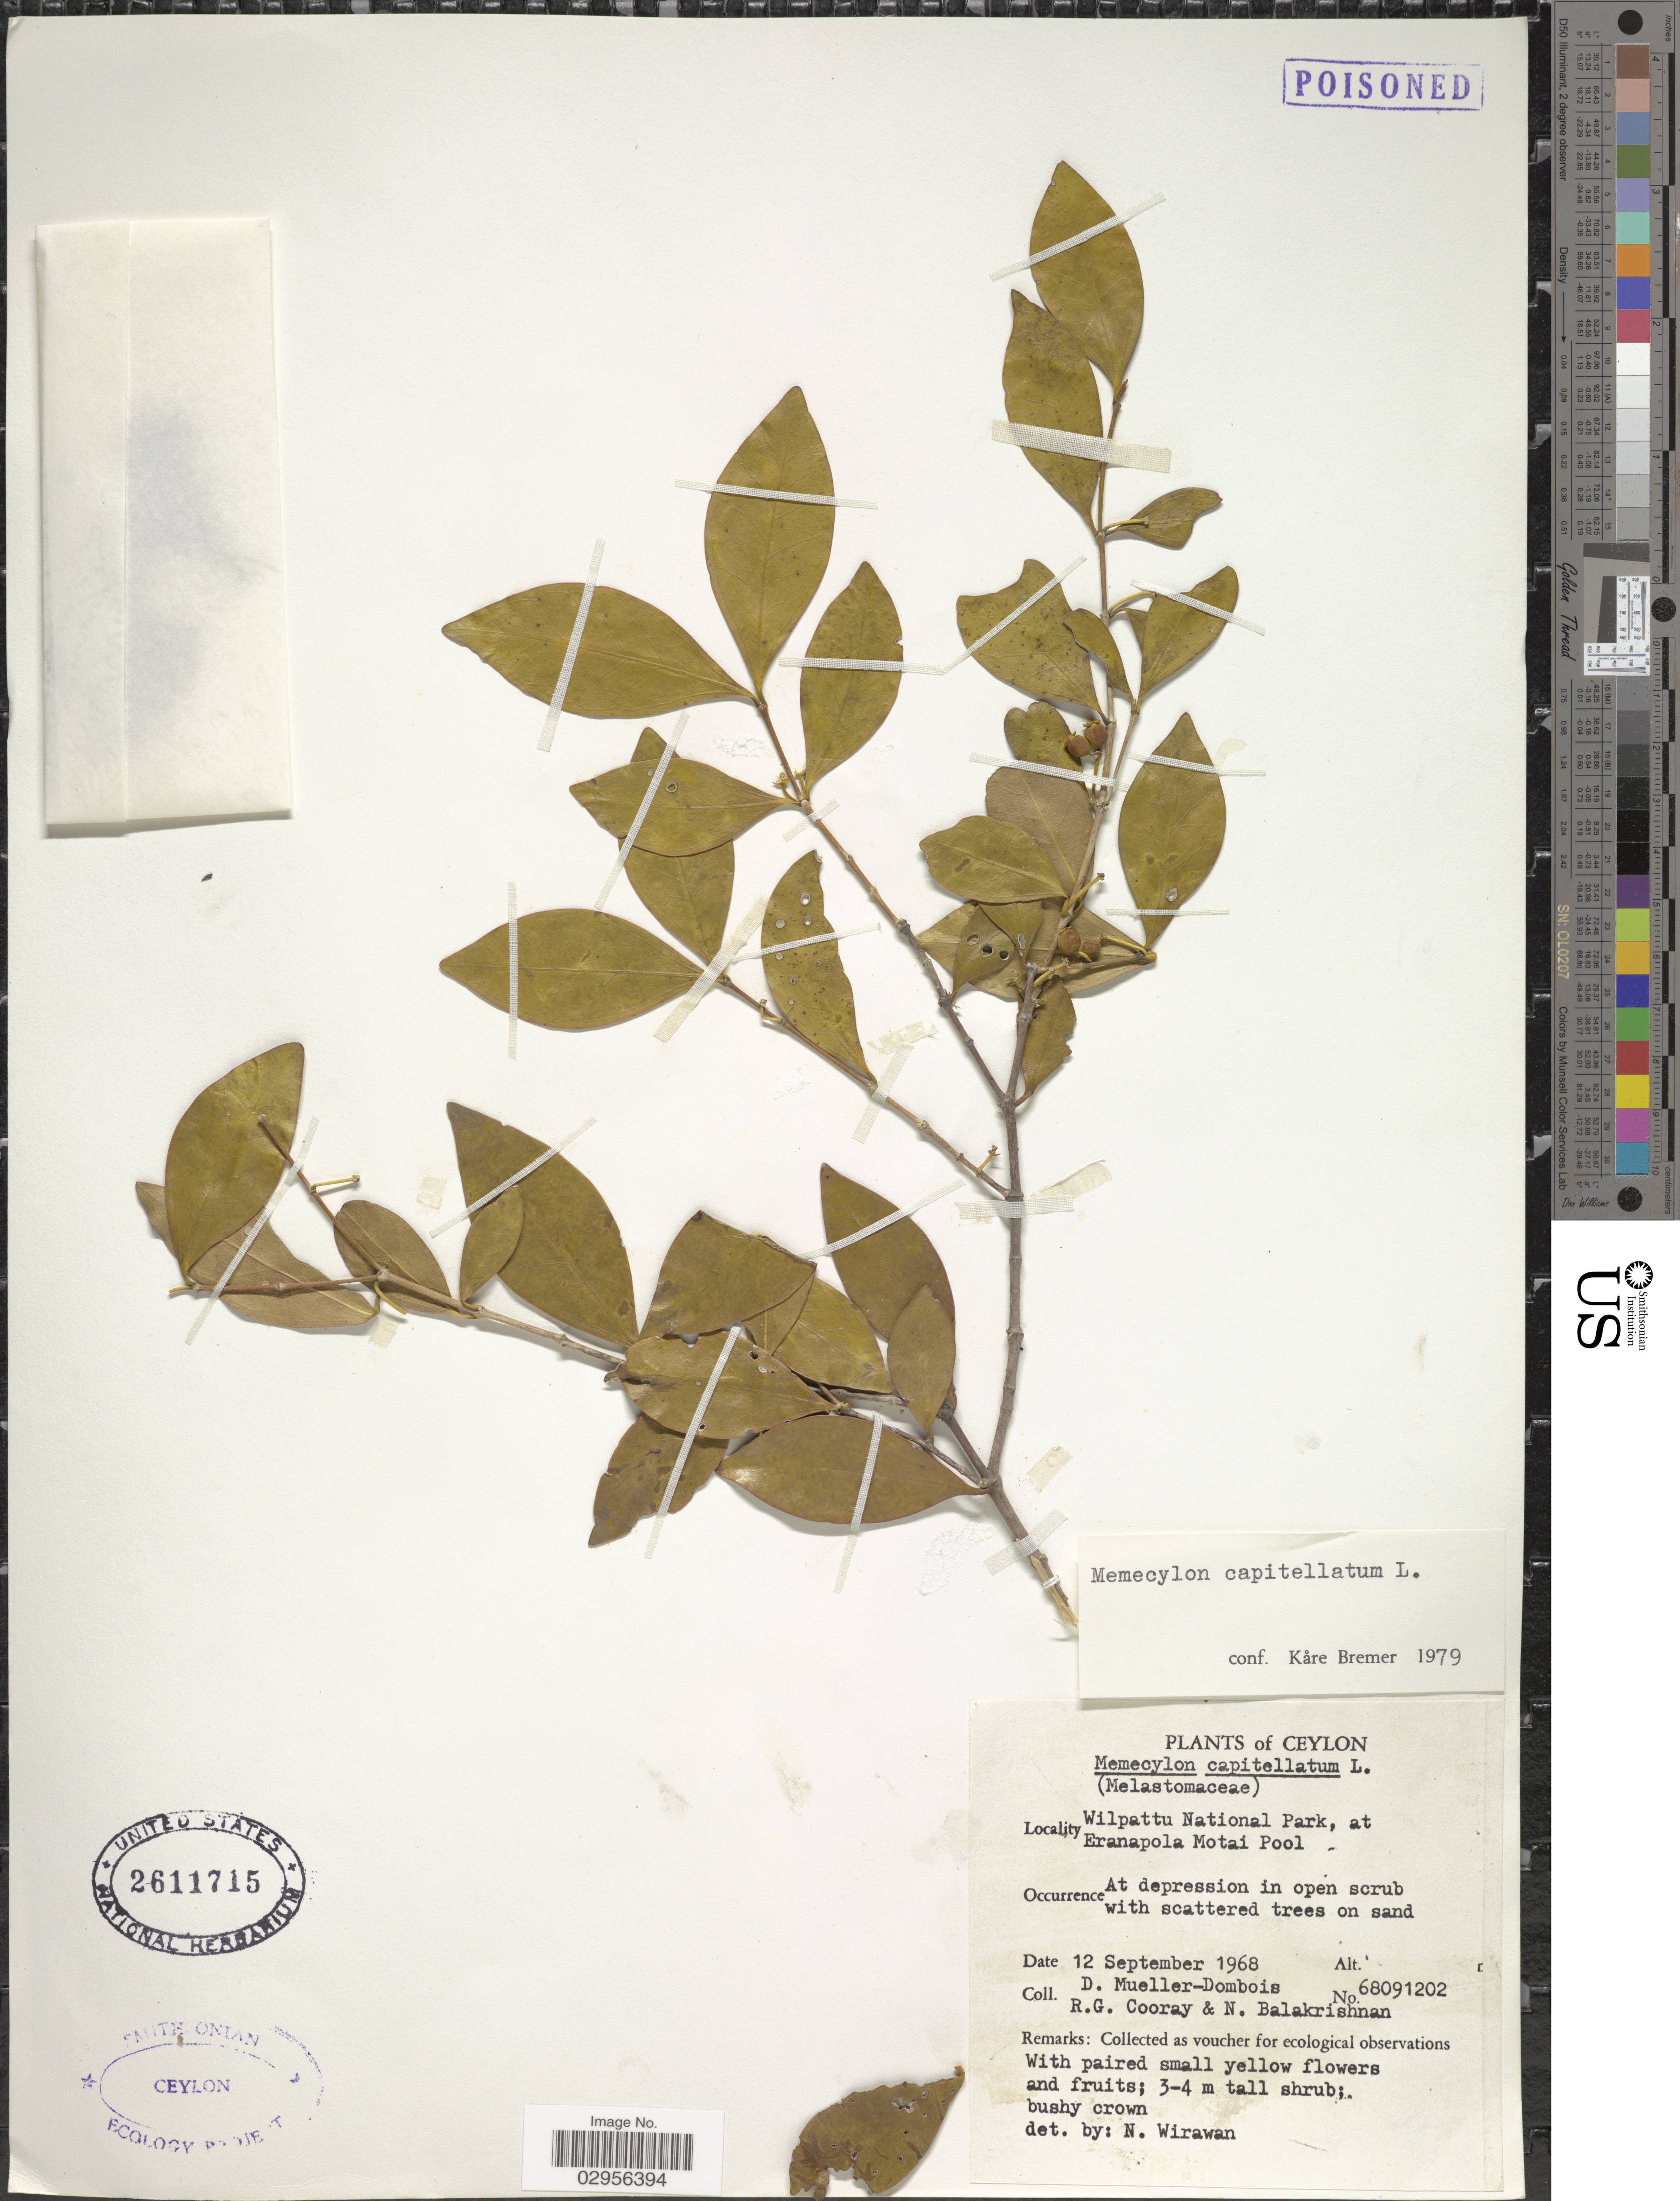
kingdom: Plantae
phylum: Tracheophyta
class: Magnoliopsida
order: Myrtales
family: Melastomataceae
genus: Memecylon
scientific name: Memecylon capitellatum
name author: L.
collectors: D. Mueller-Dombois, R. Cooray & N. Balakrishnan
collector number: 68091202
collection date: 1968-09-12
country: Sri Lanka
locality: Ceylon. Wilpattu Nationl Park, at Eranapola Motai Pool.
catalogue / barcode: US 2611715